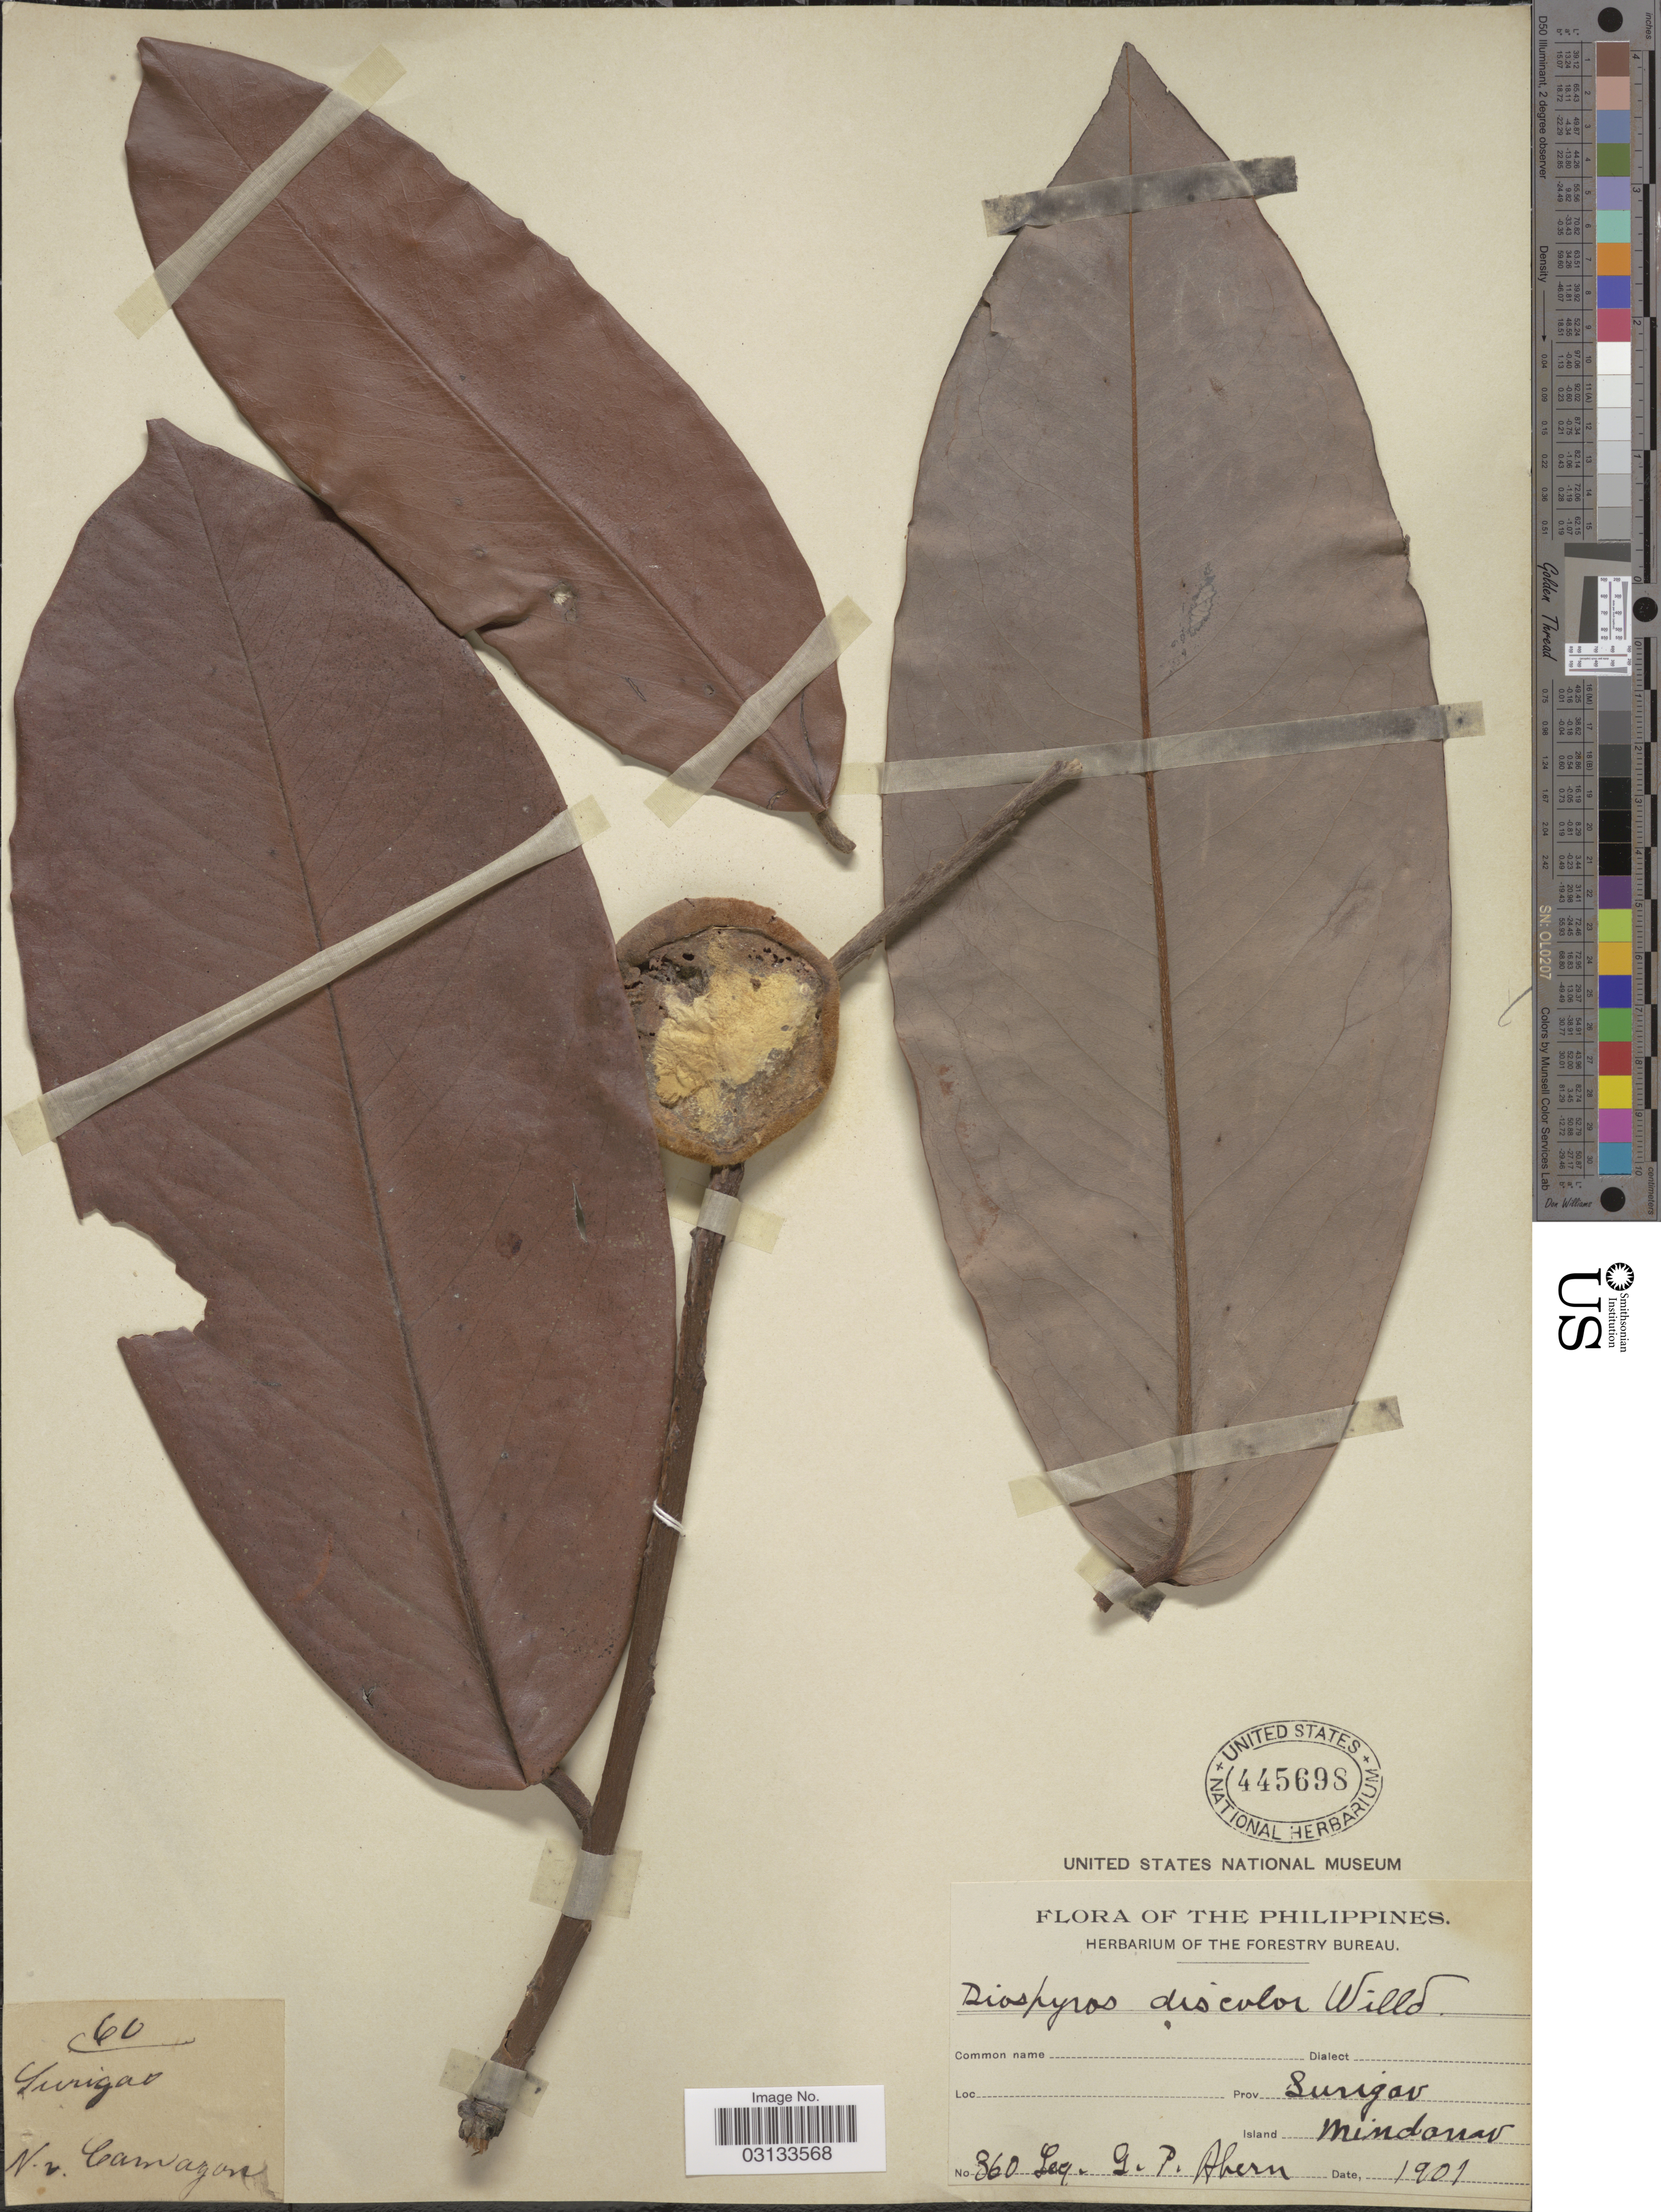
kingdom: Plantae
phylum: Tracheophyta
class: Magnoliopsida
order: Ericales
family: Ebenaceae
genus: Diospyros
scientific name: Diospyros discolor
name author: Willd.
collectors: G. Ahern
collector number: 360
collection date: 1901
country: Philippines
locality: Prov. Surigao, Island Mindanao.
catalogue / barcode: US 445698